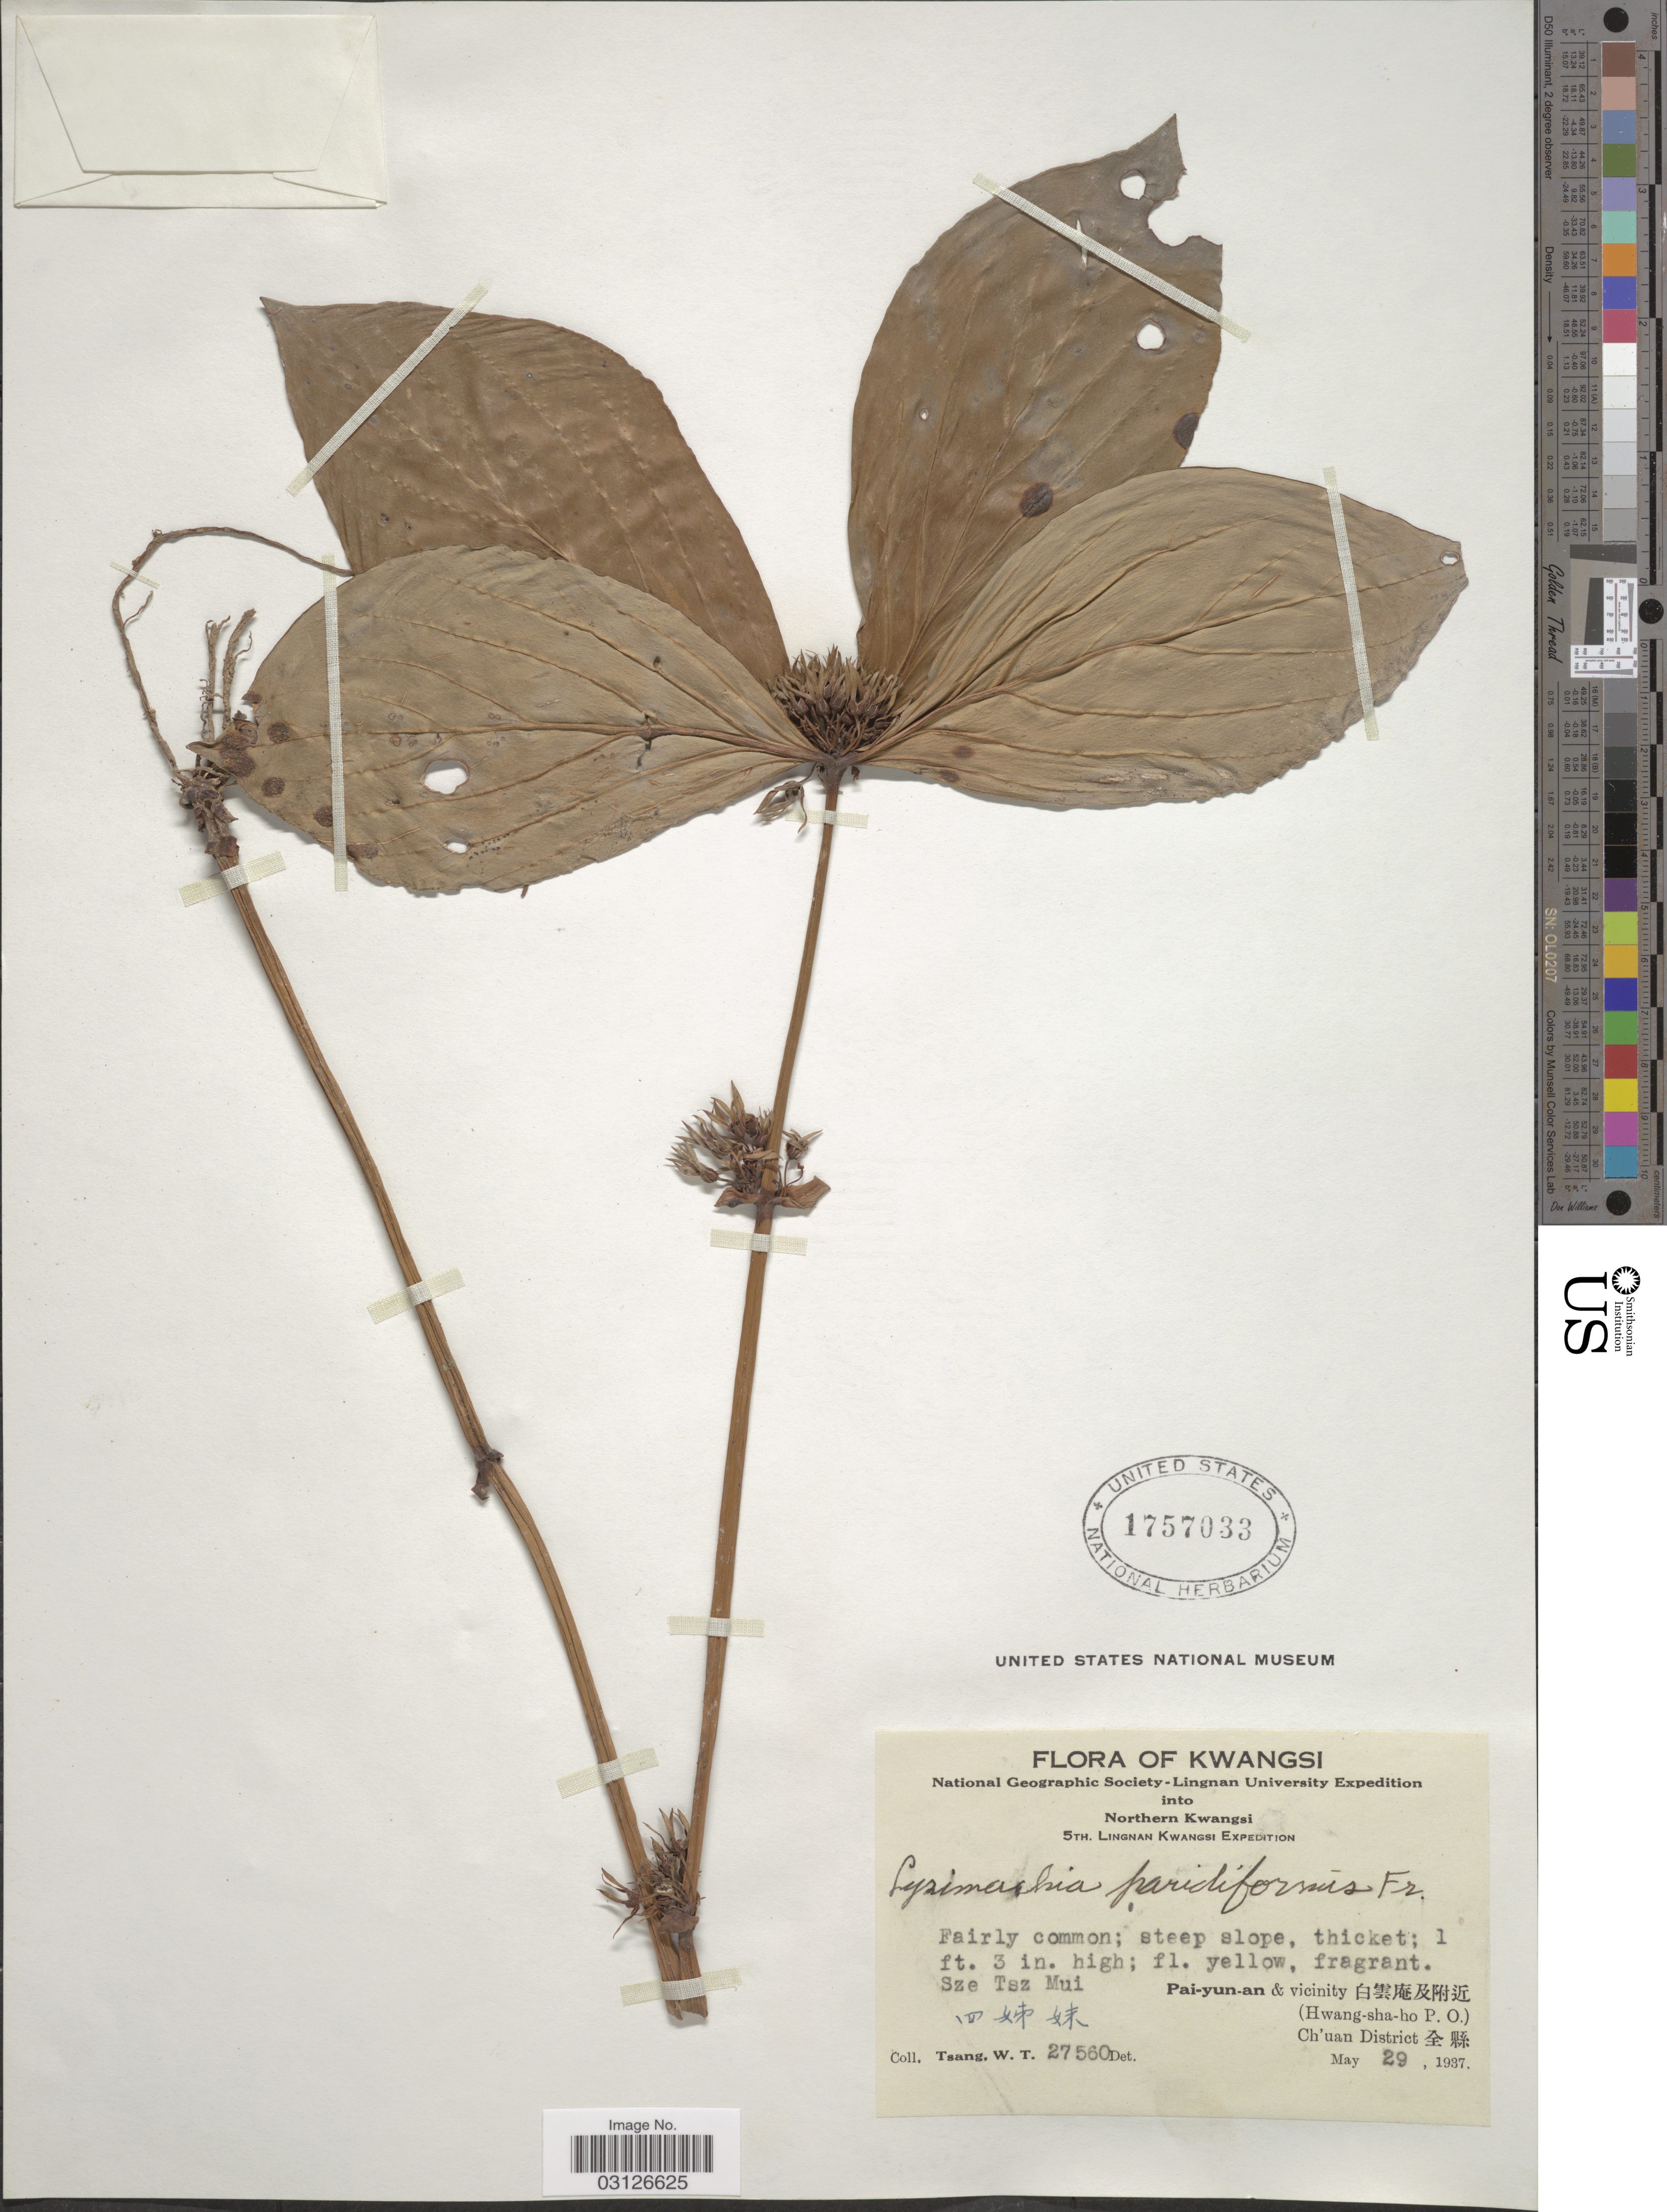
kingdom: Plantae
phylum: Tracheophyta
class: Magnoliopsida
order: Ericales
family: Primulaceae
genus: Lysimachia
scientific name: Lysimachia paridiformis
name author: Franch.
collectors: W. T. Tsang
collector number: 27560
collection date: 1937-05-29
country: China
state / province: Guangxi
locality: Kwangsi.Northern Kwangsi. Sze Tsz Mui. Pai-yun-an & vicinity (Hwang-sha-ho P. O.) Ch'uan District .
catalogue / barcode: US 1757033